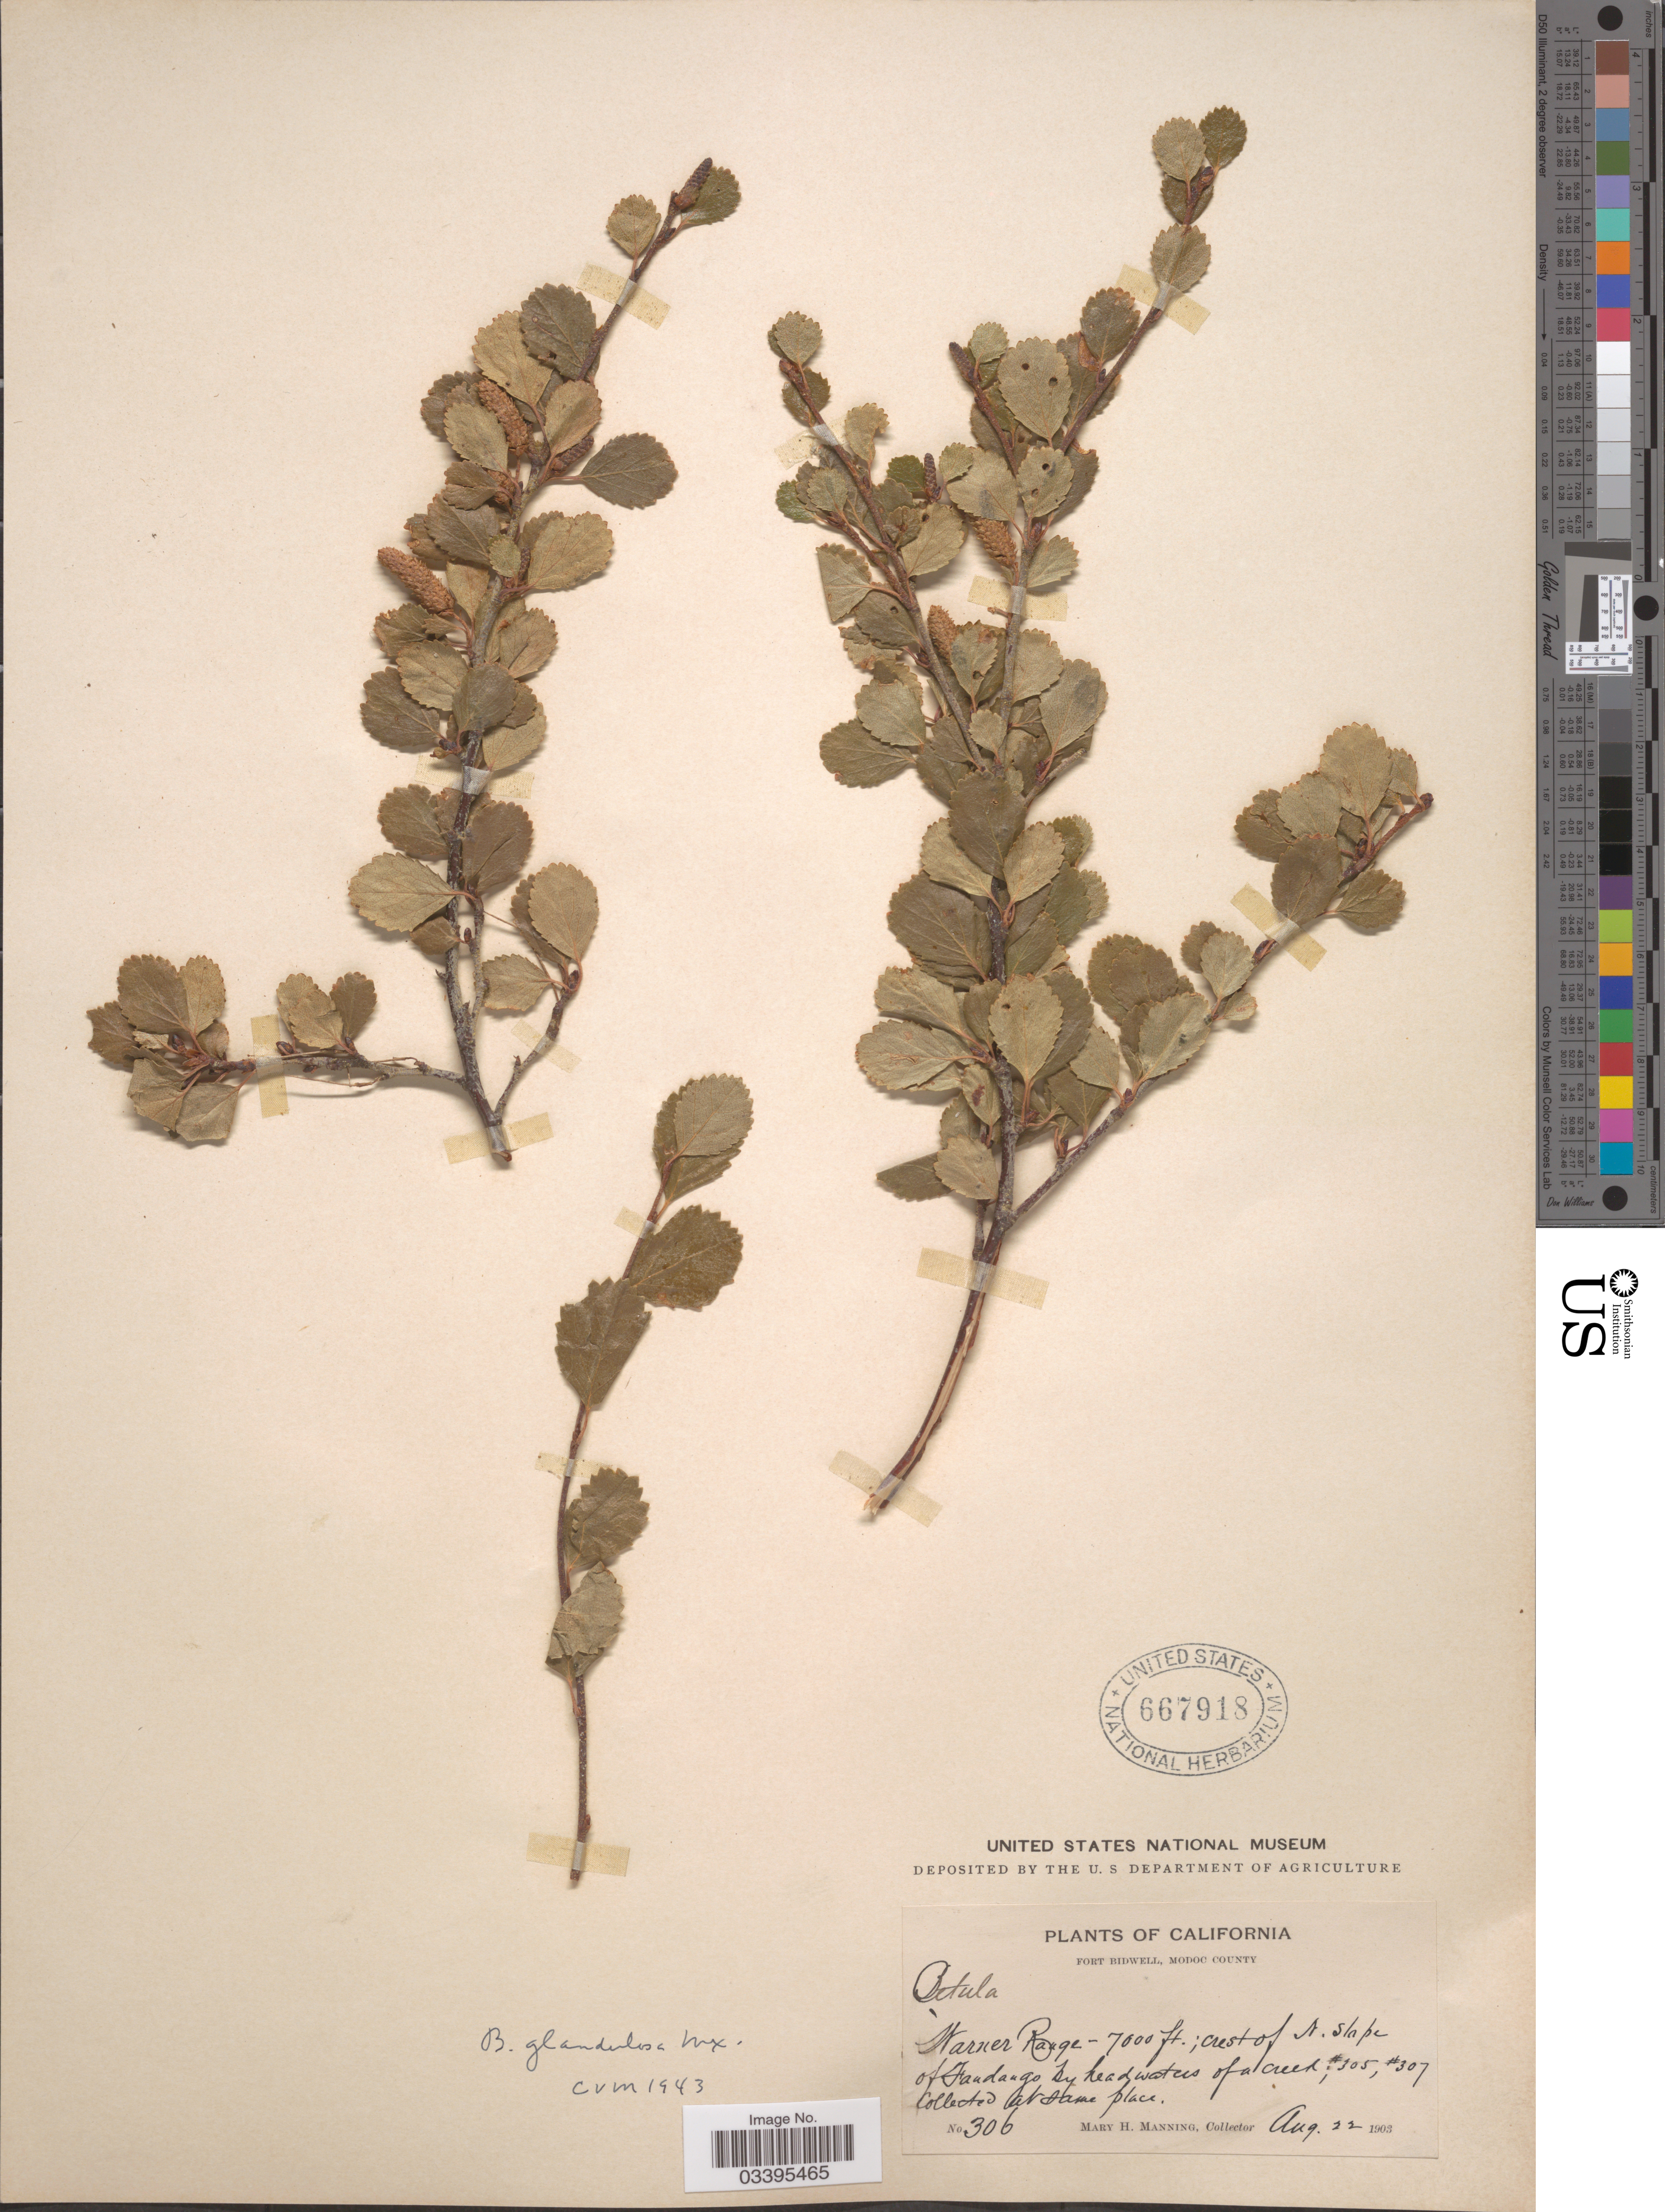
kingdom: Plantae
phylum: Tracheophyta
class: Magnoliopsida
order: Fagales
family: Betulaceae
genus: Betula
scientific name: Betula glandulosa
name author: Michx.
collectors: M. Manning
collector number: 306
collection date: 1903-08-22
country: United States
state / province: California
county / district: Modoc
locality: Fort Bidwell, Modoc County. Warner Range; crest of N. slope of Fandango by headwaters of a creek.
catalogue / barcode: US 667918